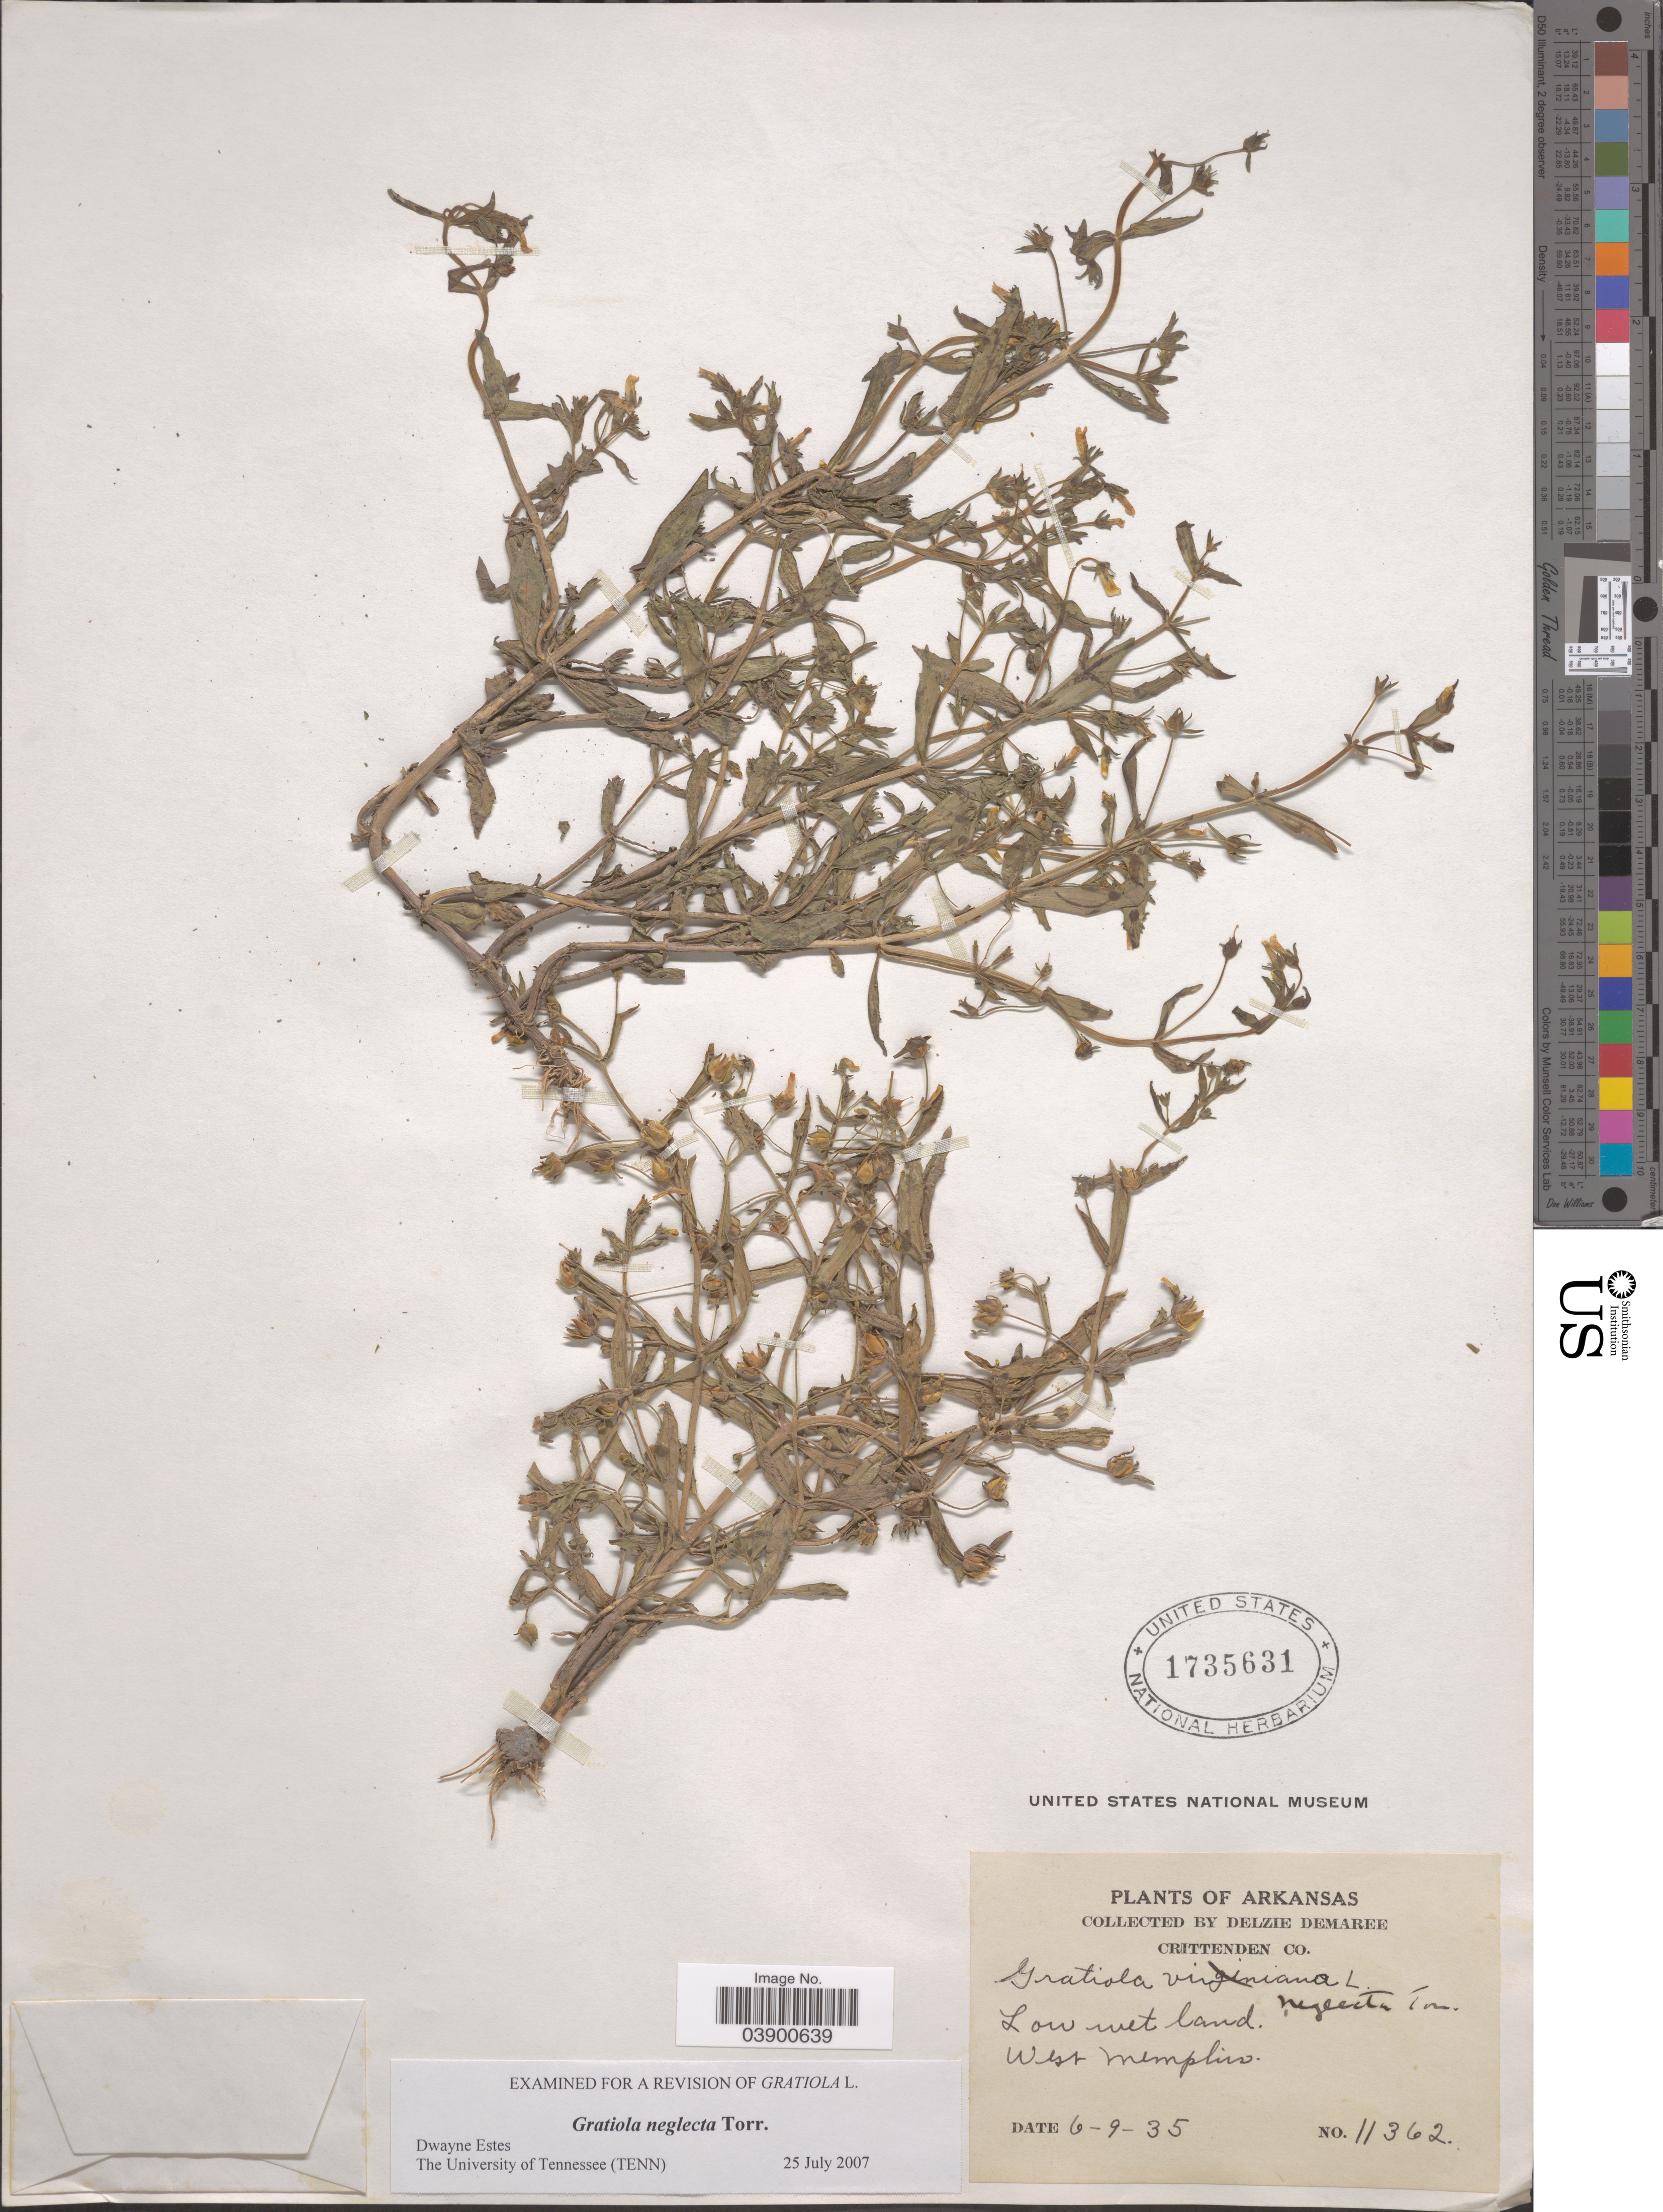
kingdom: Plantae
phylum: Tracheophyta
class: Magnoliopsida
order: Lamiales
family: Plantaginaceae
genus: Gratiola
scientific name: Gratiola neglecta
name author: Torr.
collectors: D. Demaree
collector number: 11362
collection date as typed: Transcribed d/m/y: 9/6/35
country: United States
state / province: Arkansas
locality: Crittenden Co. West Memphis.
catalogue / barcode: US 1735631